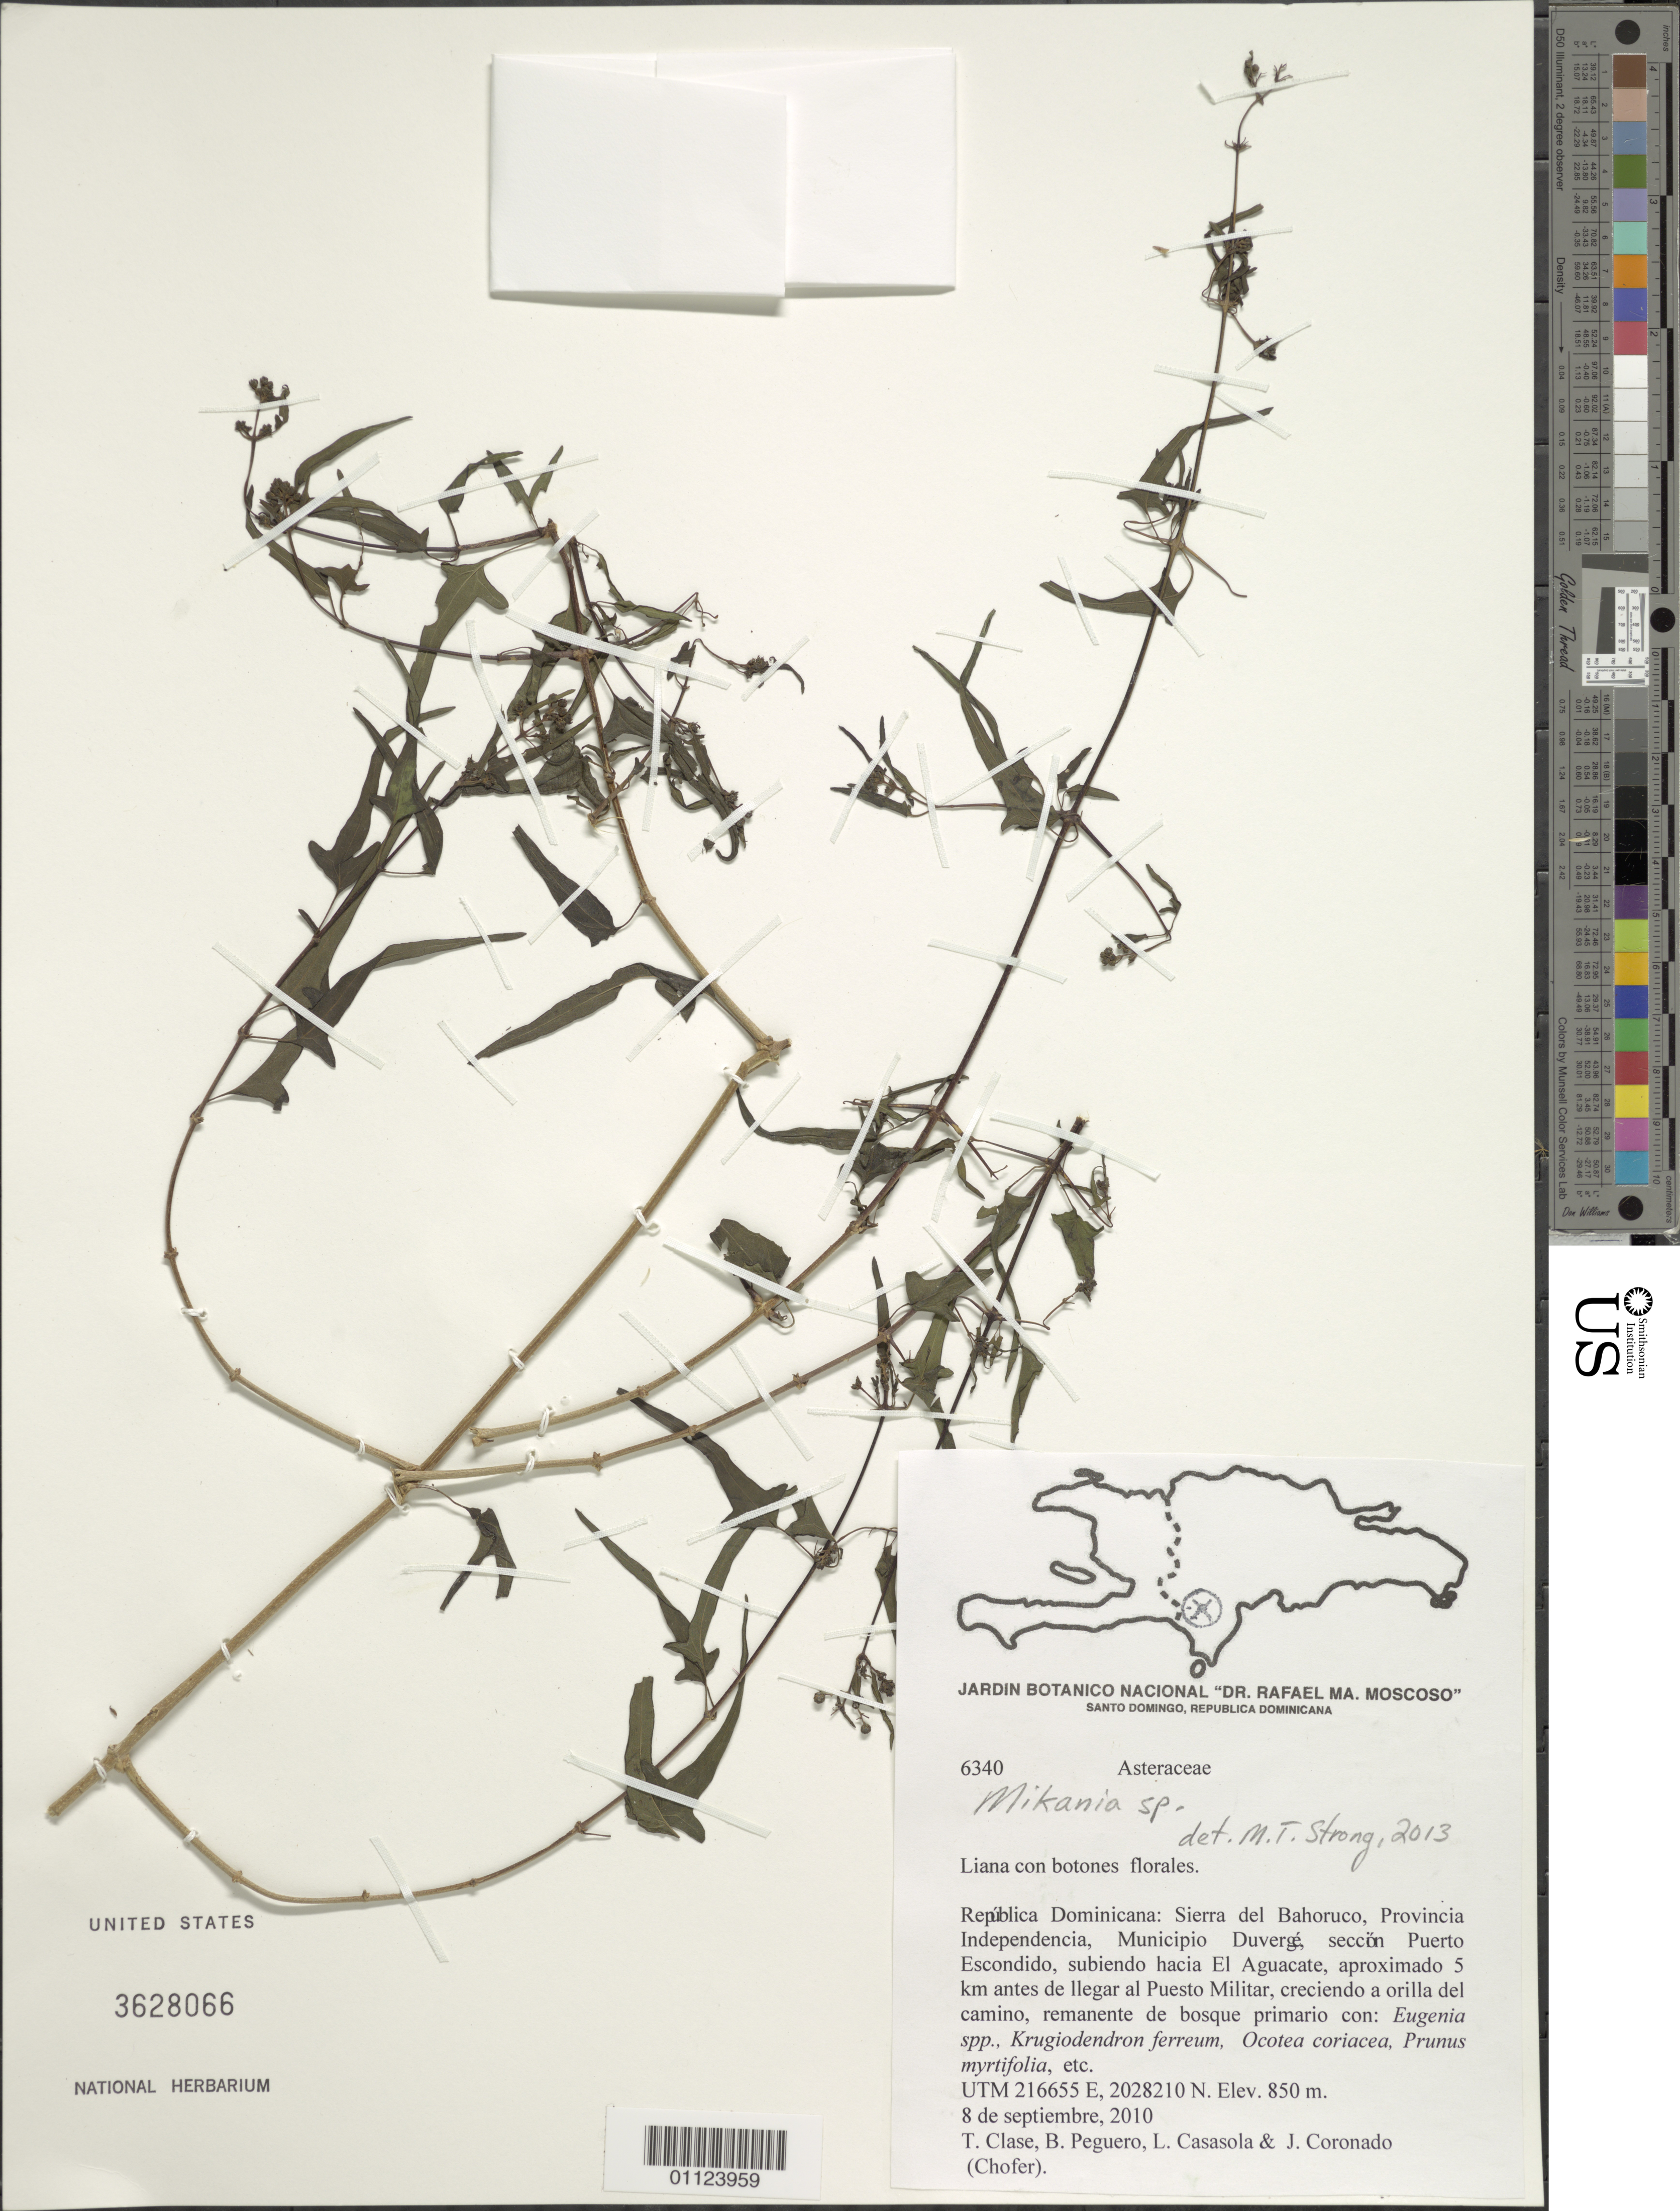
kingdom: Plantae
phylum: Tracheophyta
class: Magnoliopsida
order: Asterales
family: Asteraceae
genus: Mikania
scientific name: Mikania sp.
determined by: Strong, M. T., (US), Smithsonian Institution - National Museum of Natural History (UNITED STATES)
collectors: T. Clase, B. Peguero & L. Casasola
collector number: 6340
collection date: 2010-09-08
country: Dominican Republic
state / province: Independencia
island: Hispaniola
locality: Sierra del Bahoruco, Mun. Duvergé, seccion Puerto Escondido, subiendo hacia El Aguacate, aprox. 5 km antes de llegar al Puesto Militar.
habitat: Creciendo a orilla del camino, renanente de bosque primario con: Eugenia spp., Krugiodendron ferreum, Ocotea coriacea, Prunus myrtifolia, etc.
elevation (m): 850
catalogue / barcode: US 3628066